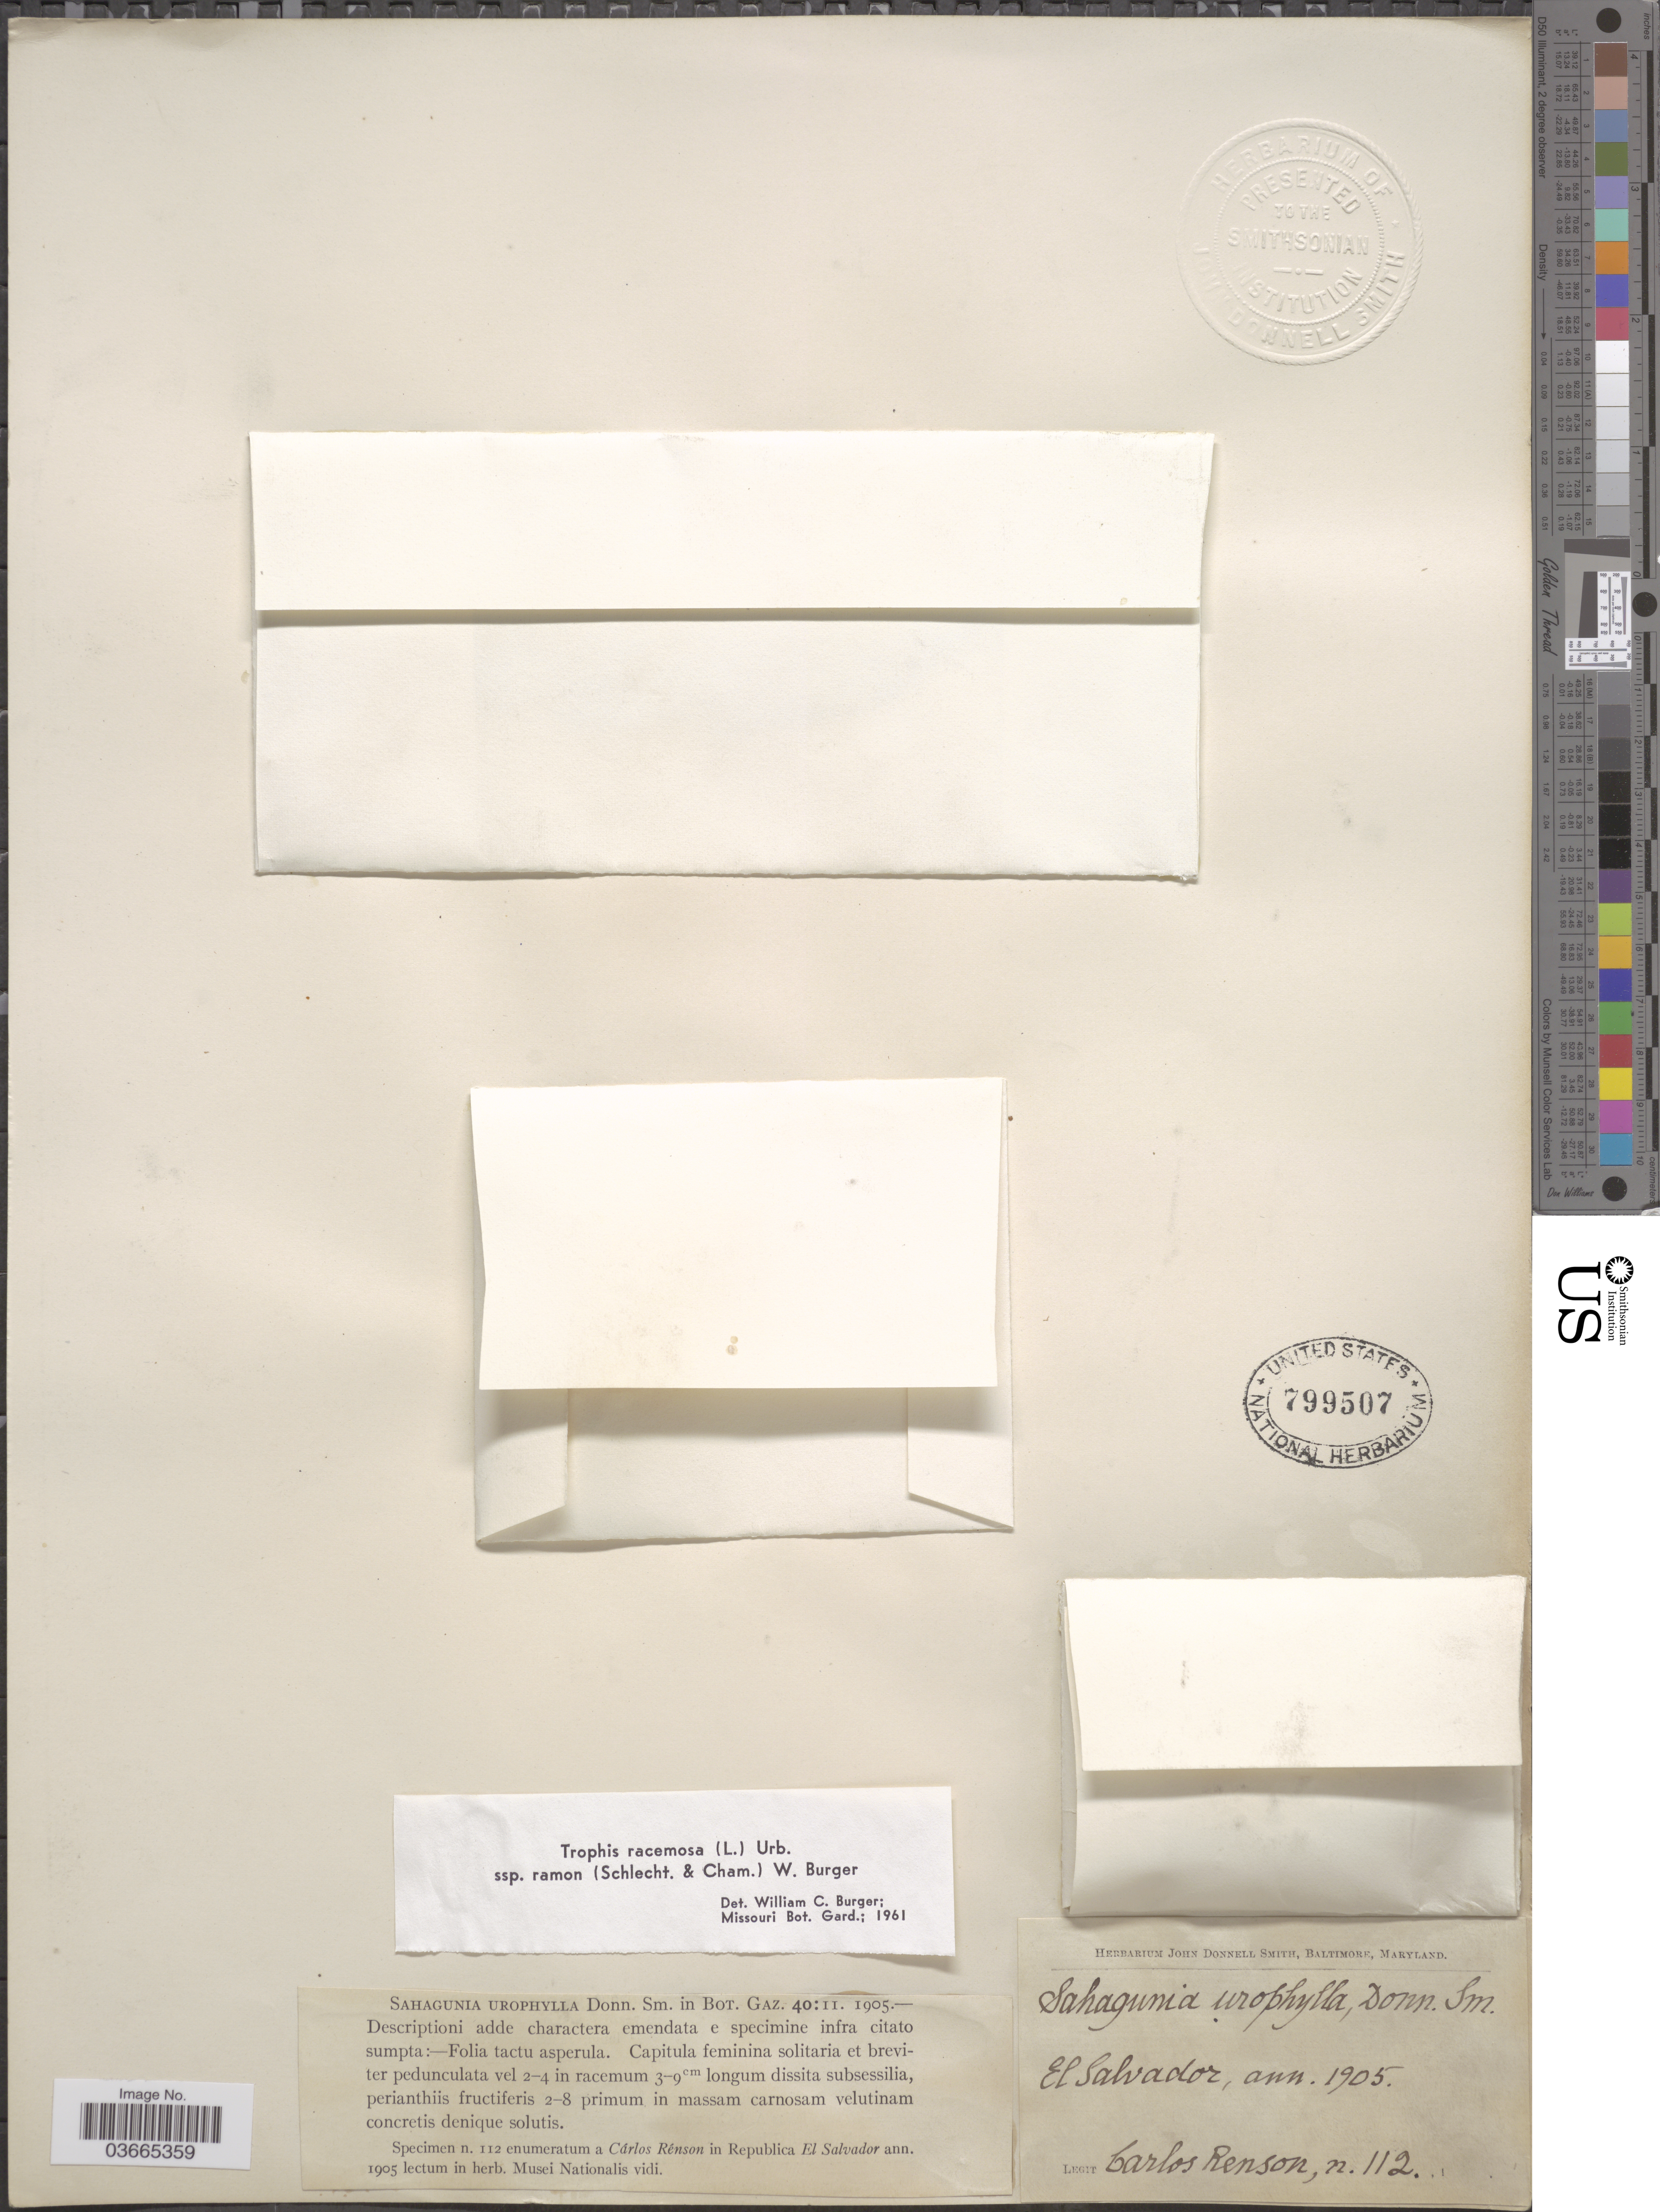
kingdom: Plantae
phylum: Tracheophyta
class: Magnoliopsida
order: Rosales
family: Moraceae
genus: Trophis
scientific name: Trophis racemosa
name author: (L.) Urb.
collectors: C. Renson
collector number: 112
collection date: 1905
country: El Salvador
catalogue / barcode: US 799507